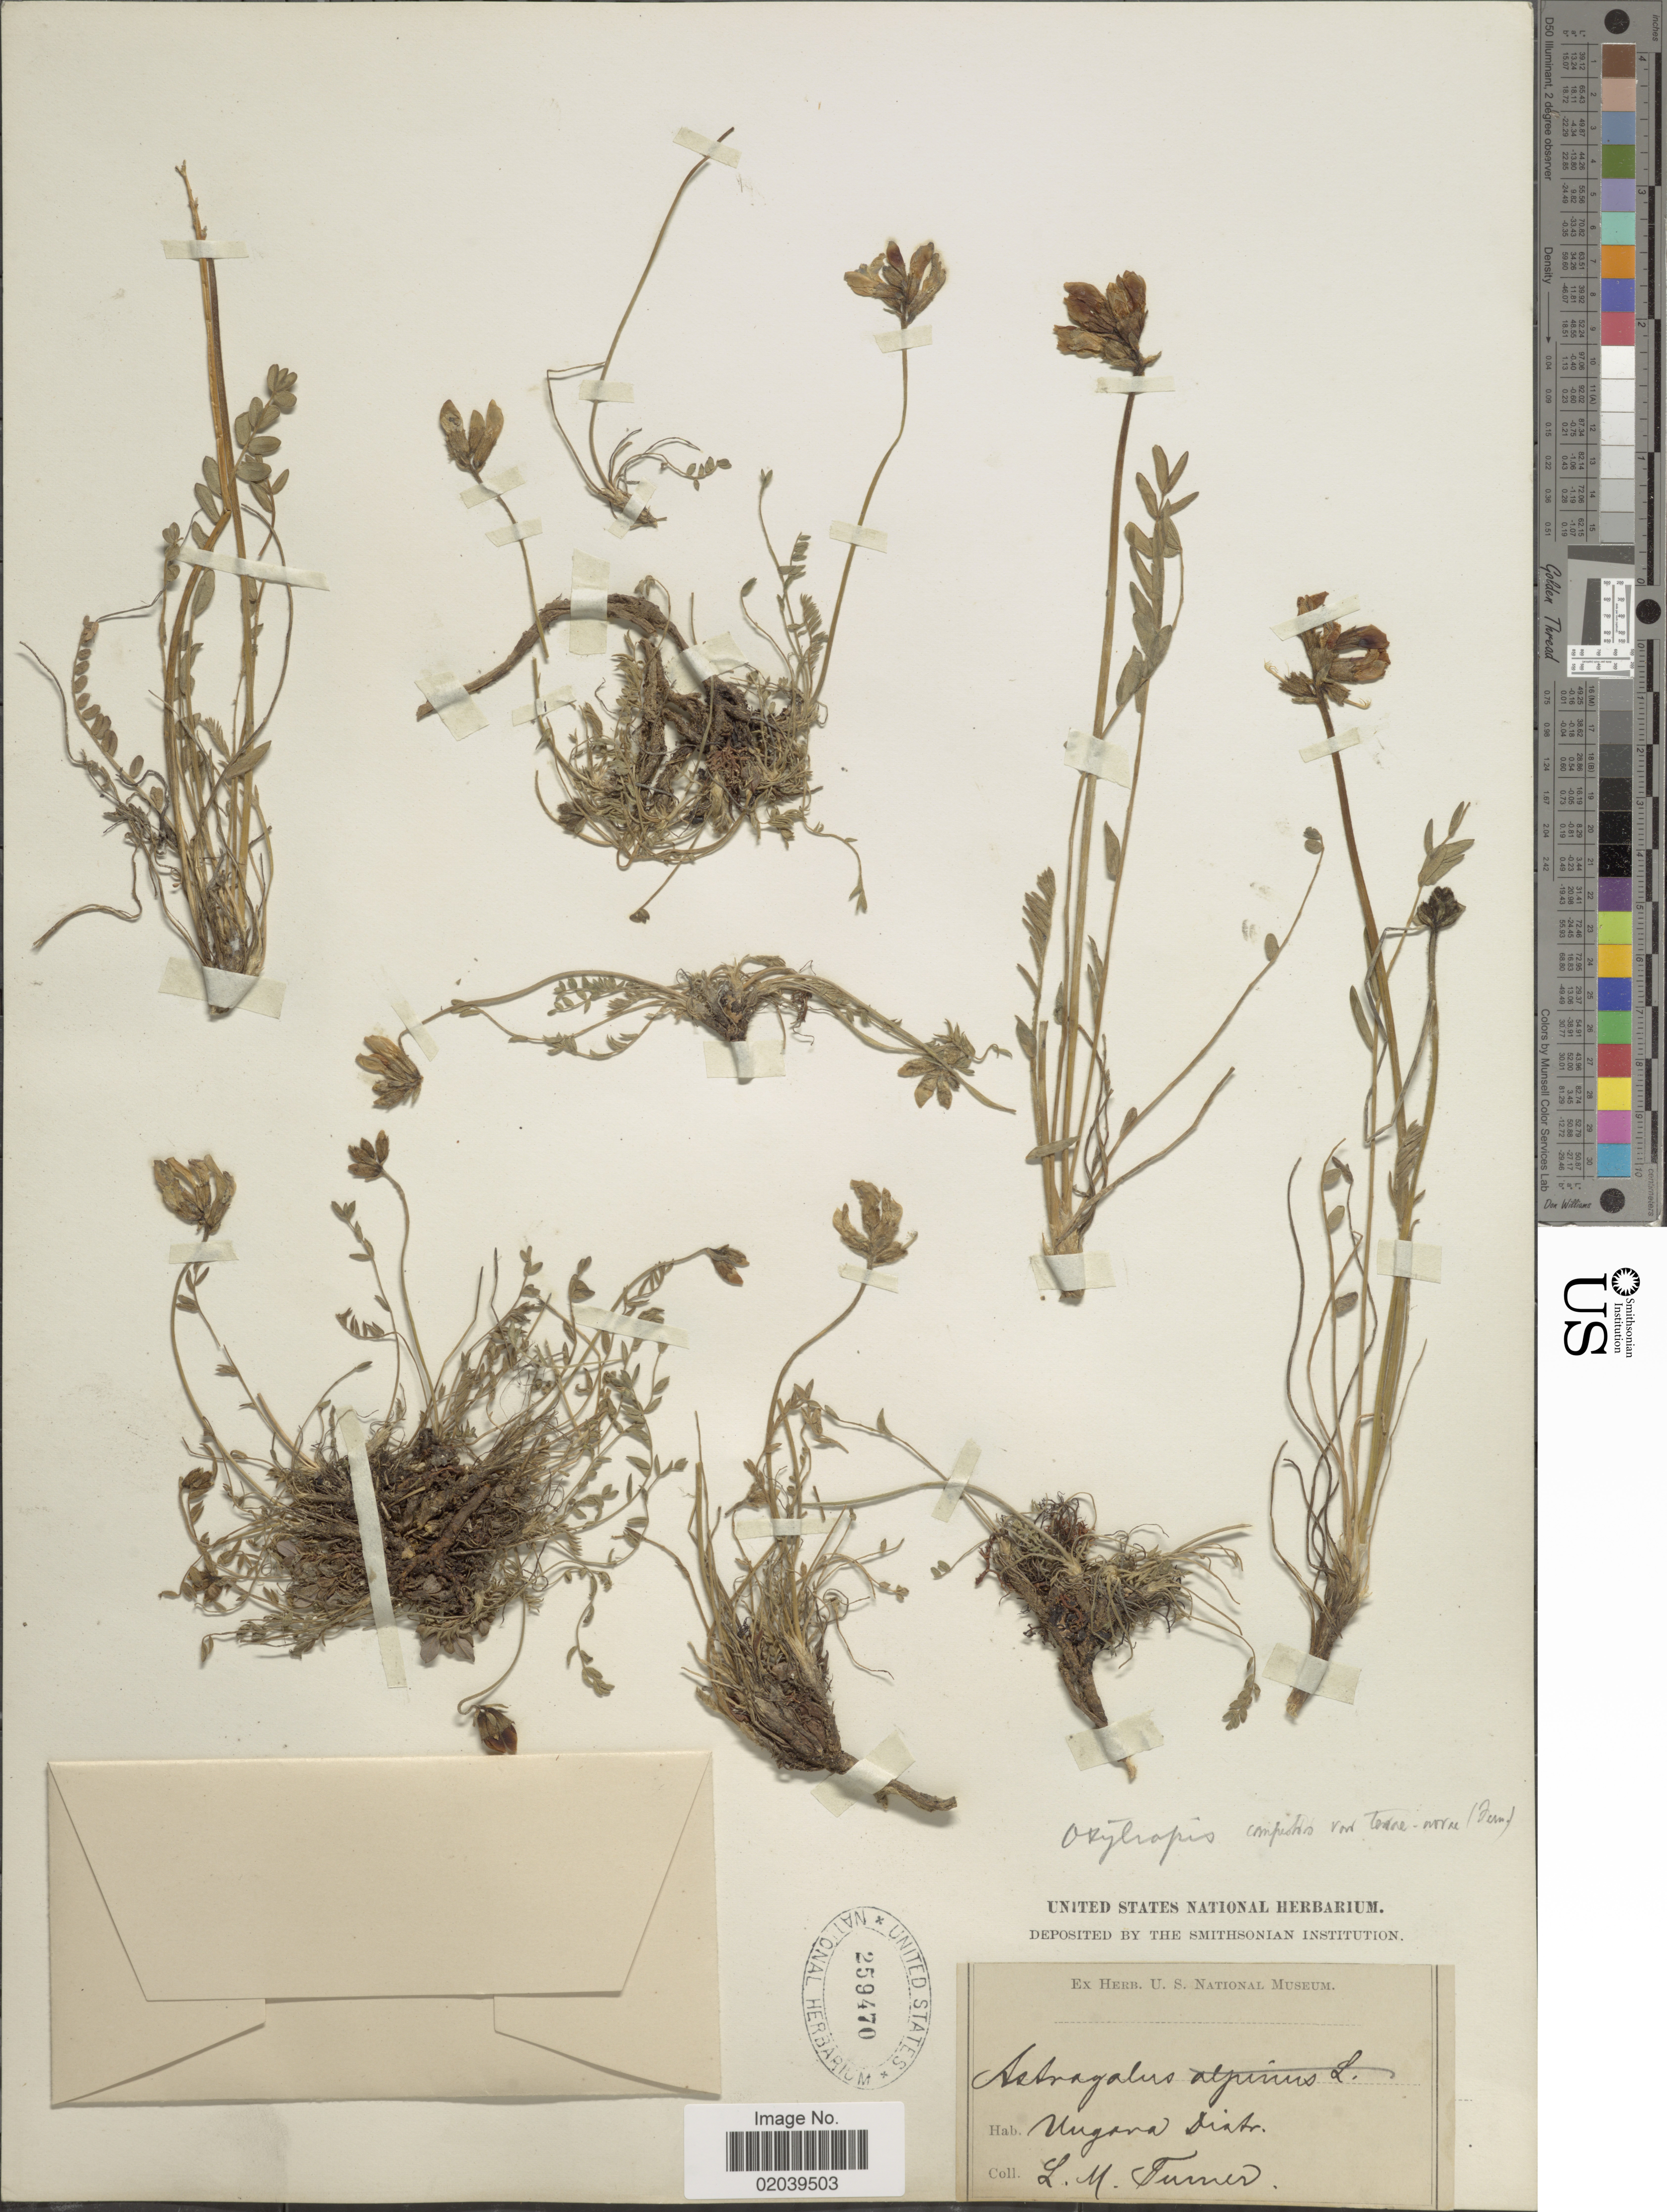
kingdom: Plantae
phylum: Tracheophyta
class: Magnoliopsida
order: Fabales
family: Fabaceae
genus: Oxytropis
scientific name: Oxytropis campestris var. terrae-novae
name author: (Fernald) Barneby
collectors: L. M. Turner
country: Canada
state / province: Northwest Territories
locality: Ungava Distr.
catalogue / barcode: US 259470